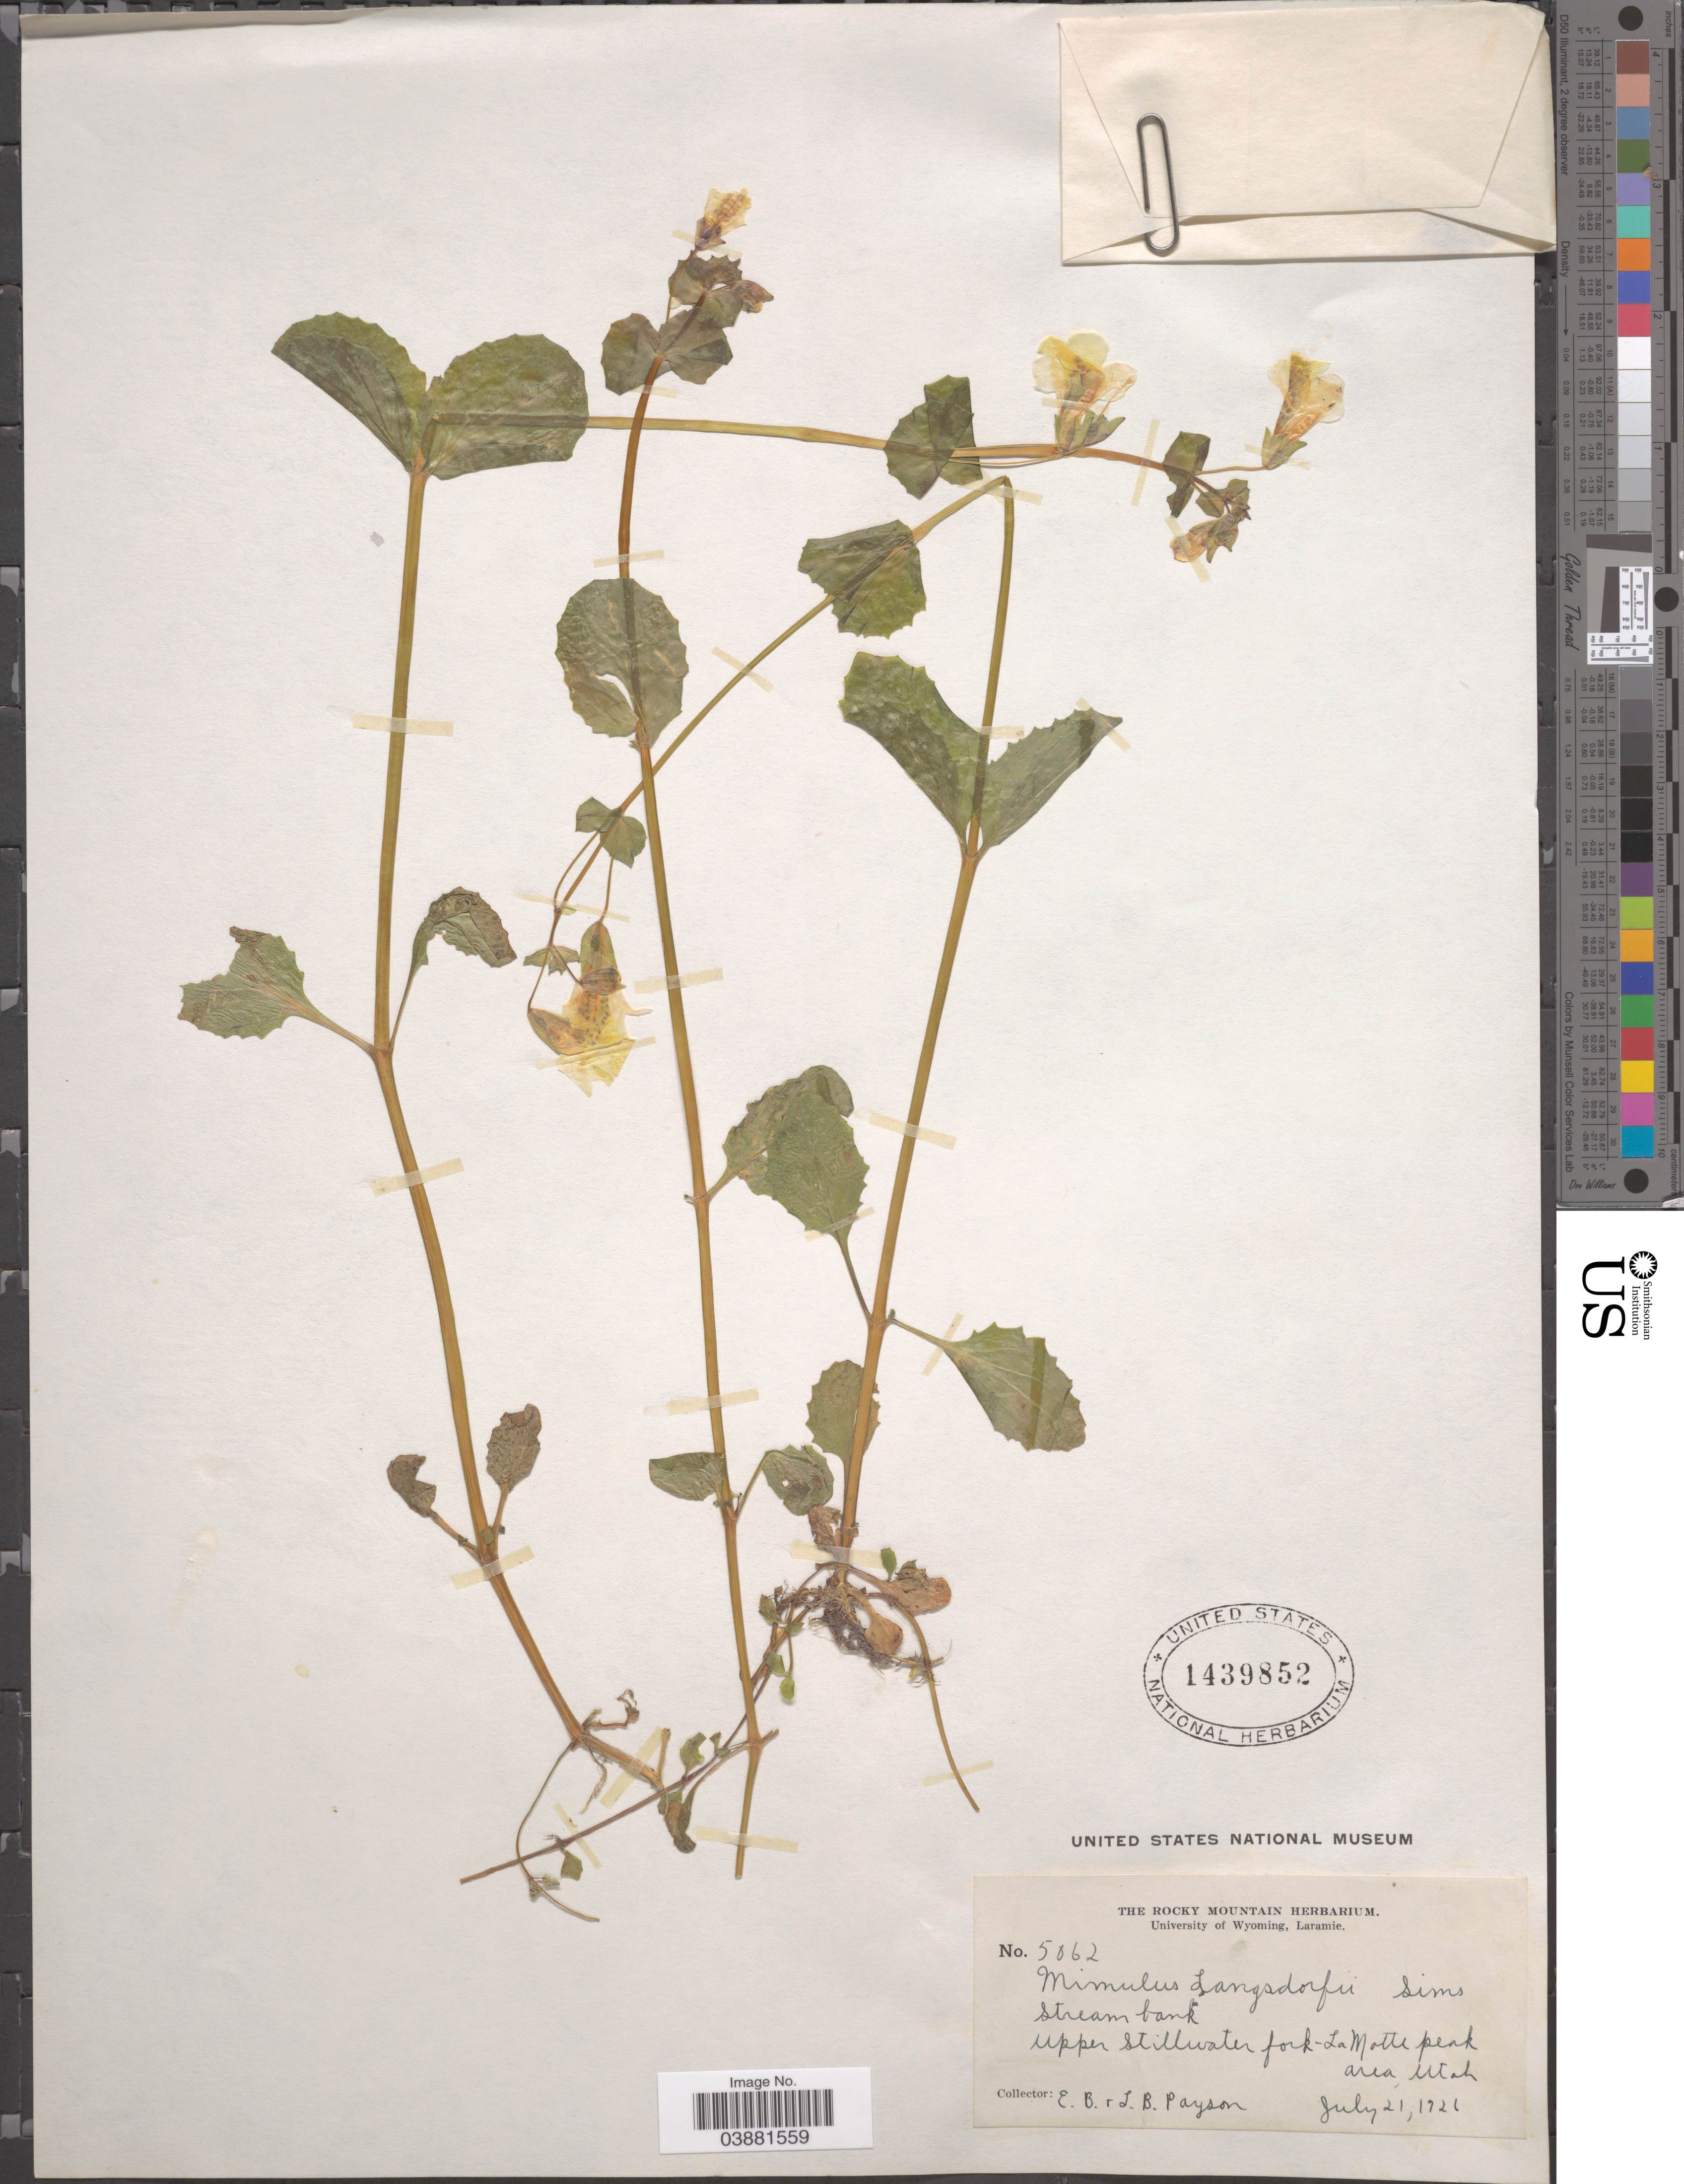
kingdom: Plantae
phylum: Tracheophyta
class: Magnoliopsida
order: Lamiales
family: Phrymaceae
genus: Mimulus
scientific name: Mimulus guttatus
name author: DC.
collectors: E. B. Payson & L. Payson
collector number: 5062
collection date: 1926-07-21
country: United States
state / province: Utah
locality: Upper Stillwater fork - La Motte peak area.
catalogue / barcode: US 1439852